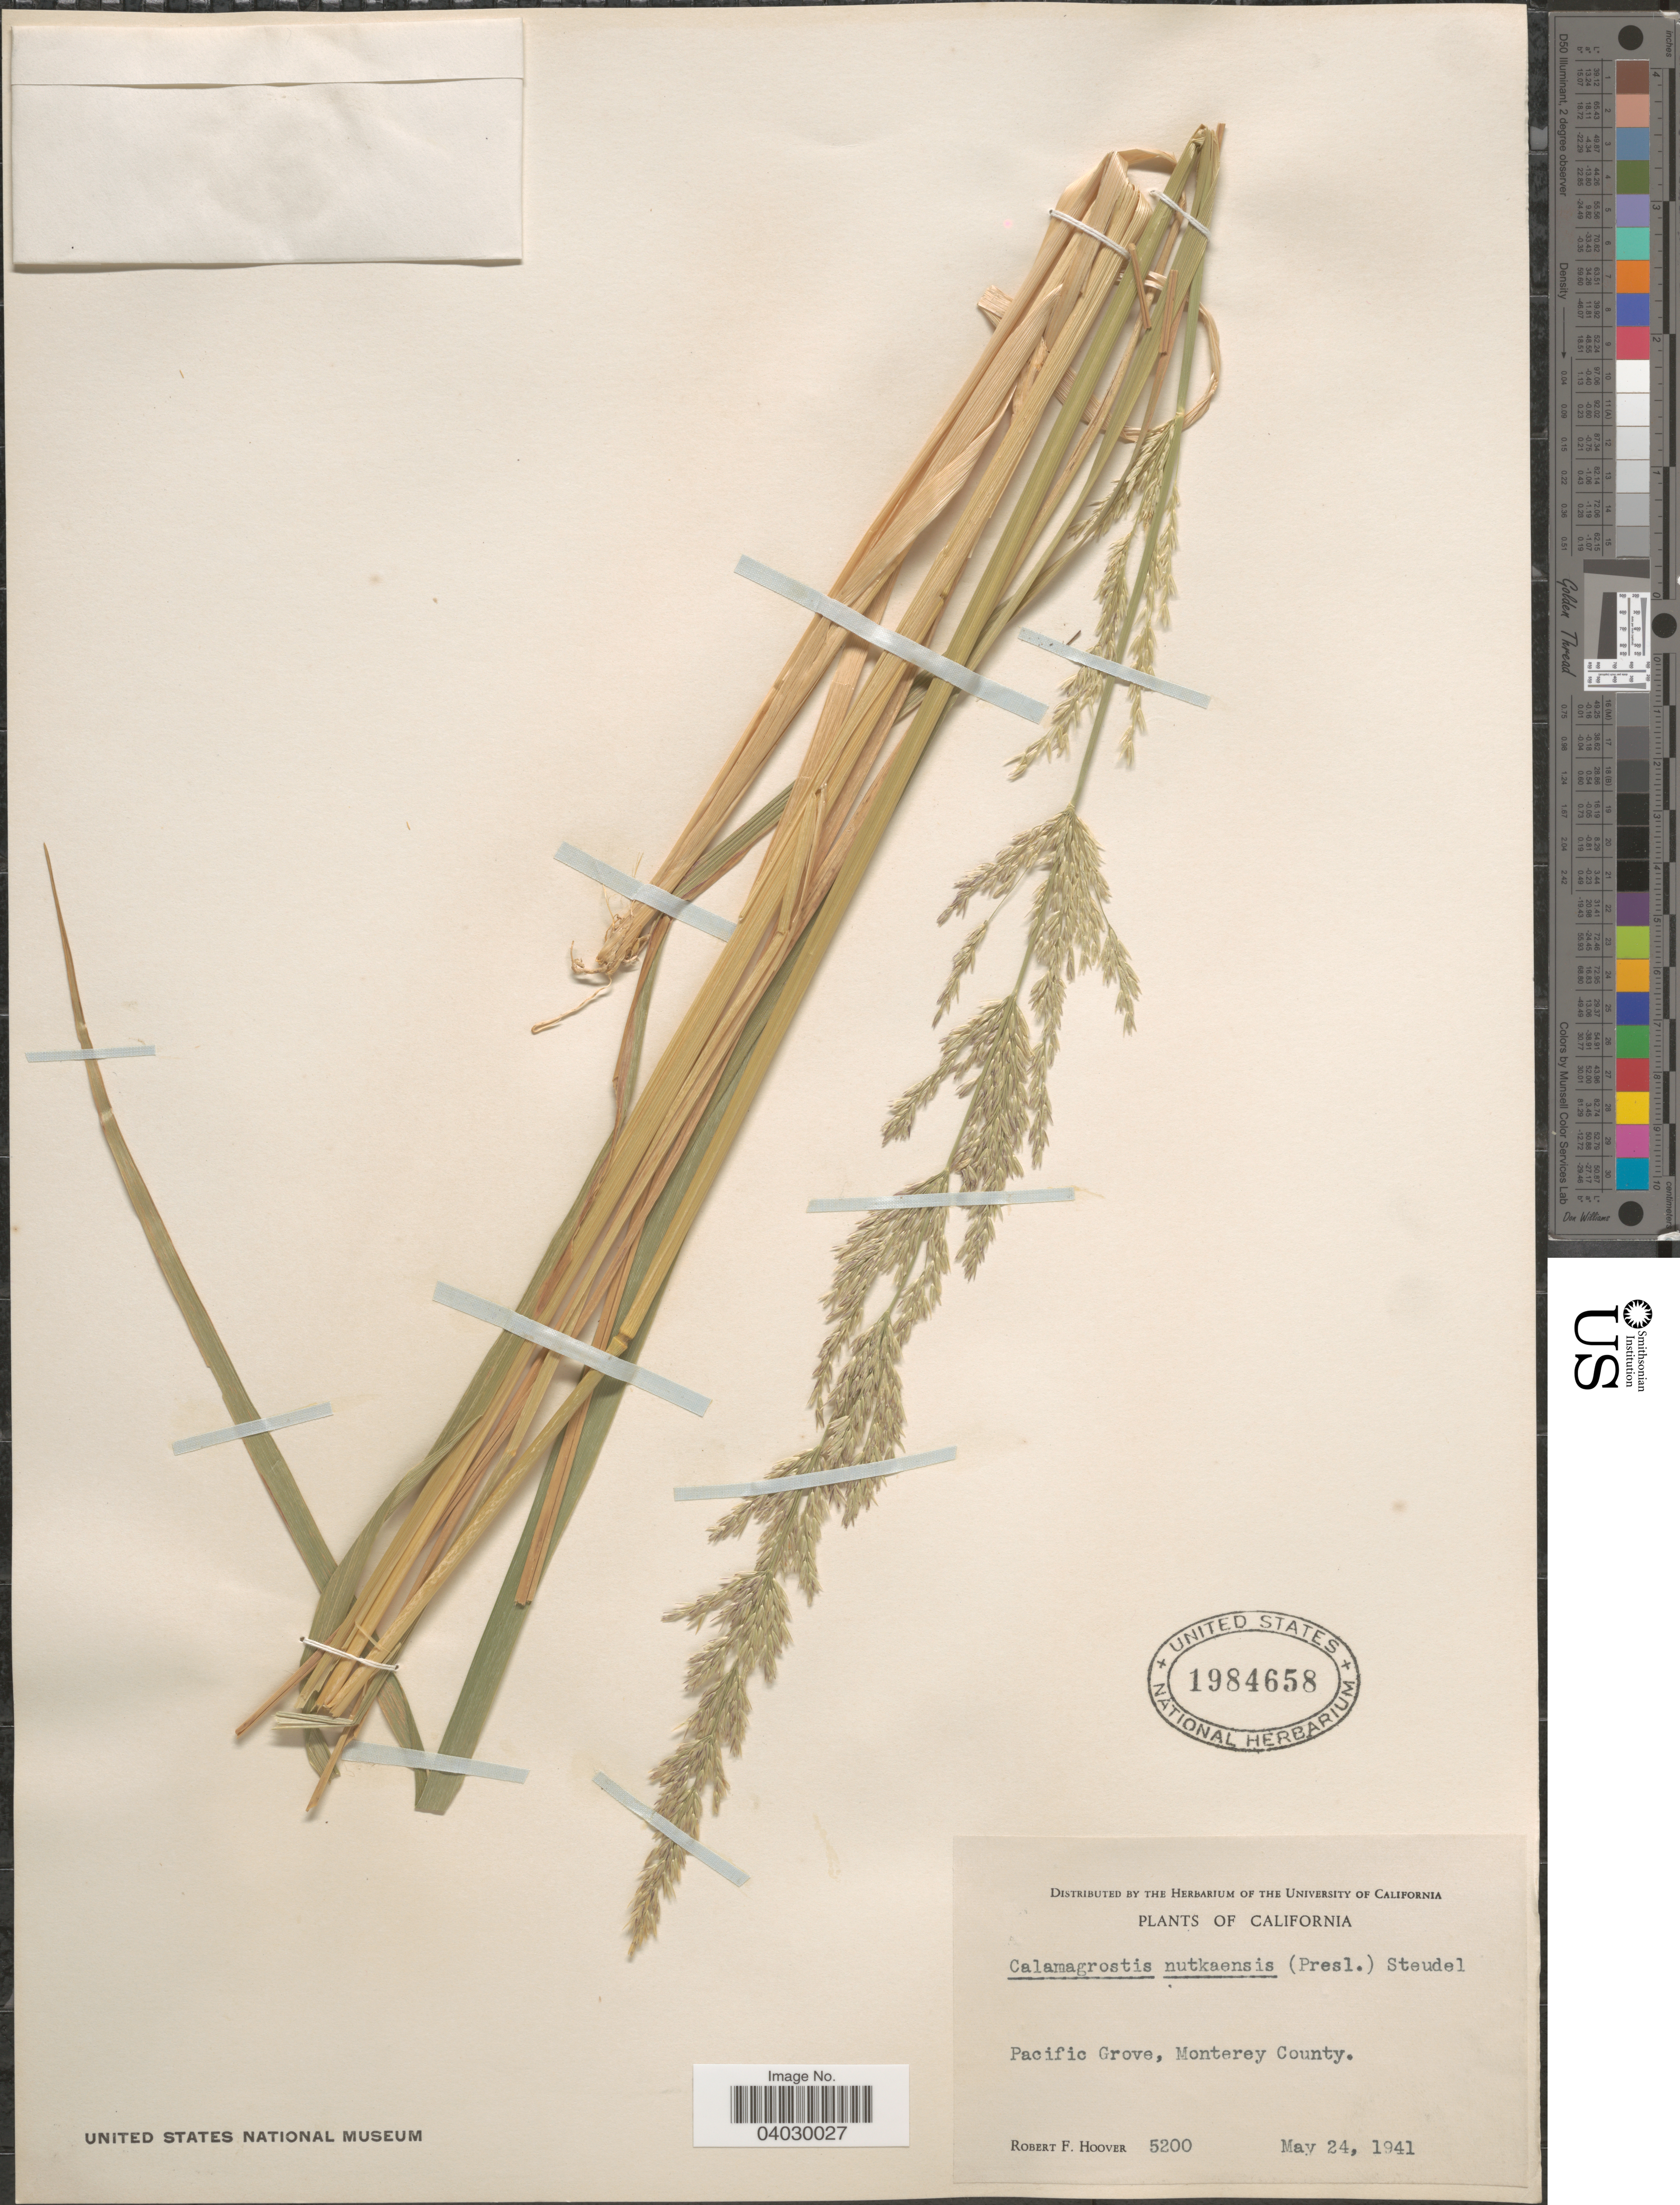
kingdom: Plantae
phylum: Tracheophyta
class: Liliopsida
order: Poales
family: Poaceae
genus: Calamagrostis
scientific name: Calamagrostis nutkaensis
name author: (J. Presl) Steud.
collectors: R. F. Hoover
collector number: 5200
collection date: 1941-05-24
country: United States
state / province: California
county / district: Monterey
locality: Pacific Grove, Monterey County.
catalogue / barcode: US 1984658